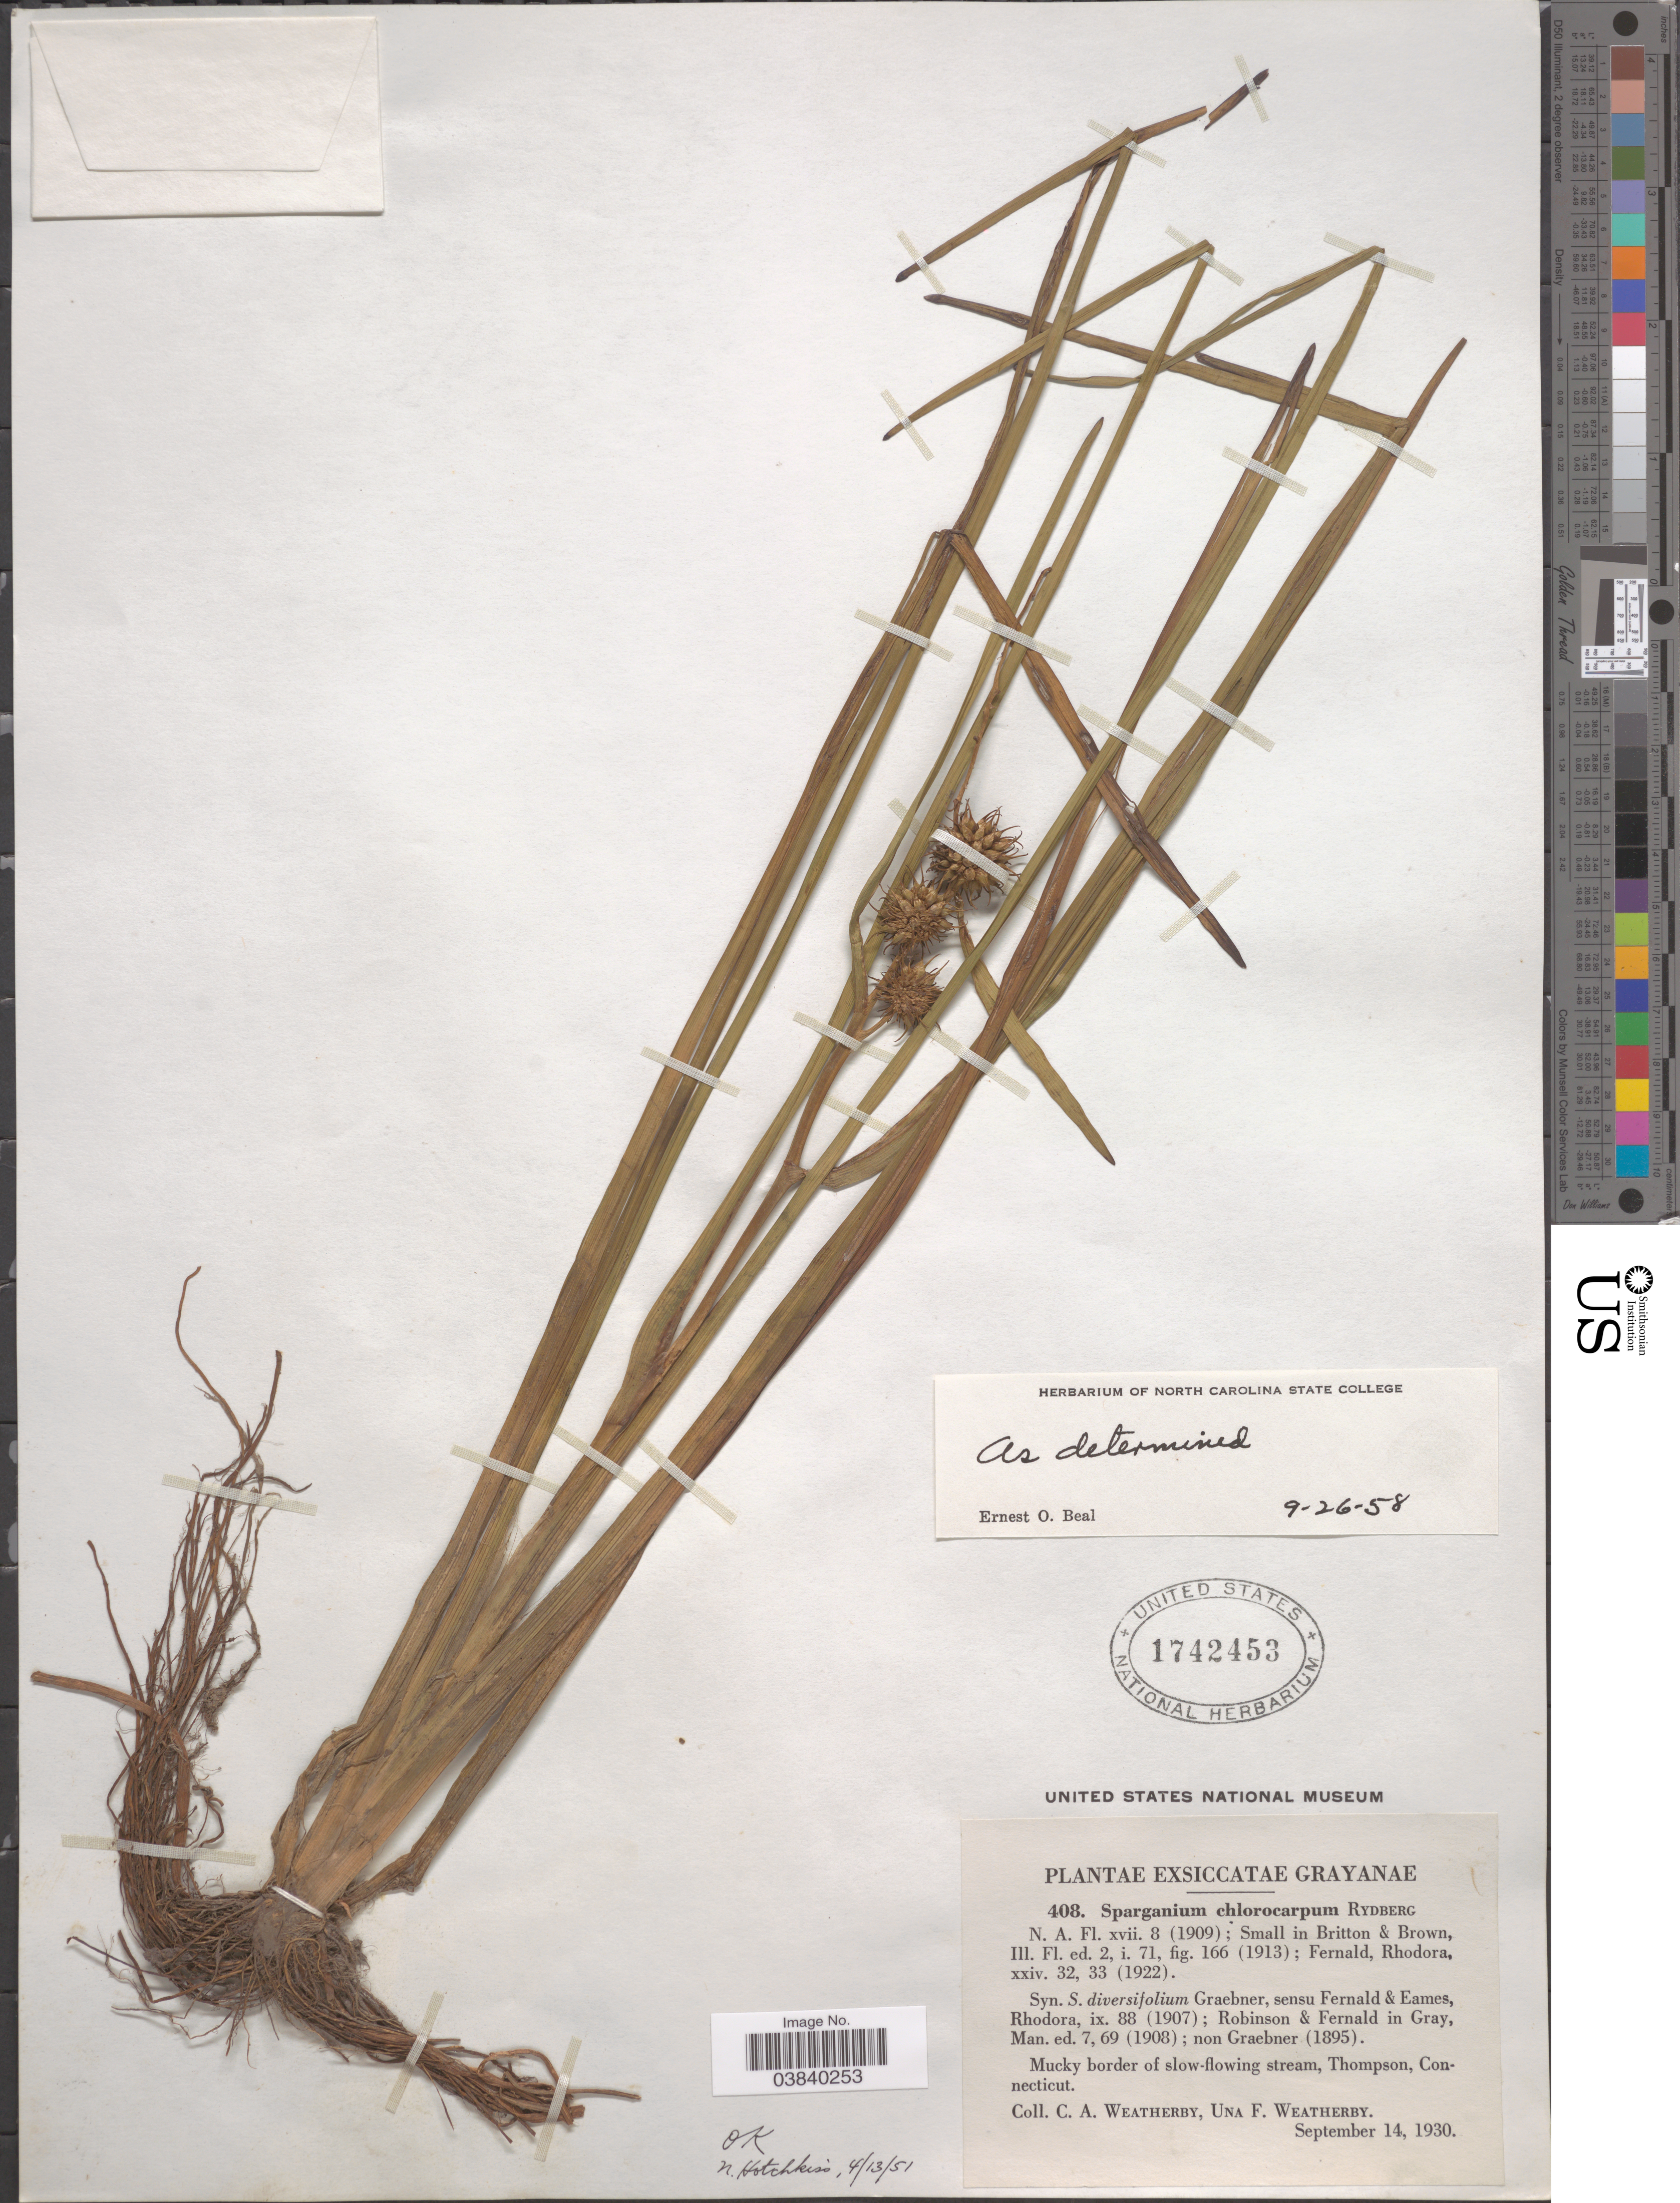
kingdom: Plantae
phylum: Tracheophyta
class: Liliopsida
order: Poales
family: Typhaceae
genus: Sparganium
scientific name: Sparganium chlorocarpum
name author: Rydb.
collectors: C. A. Weatherby & U. Weatherby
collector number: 408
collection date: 1930-09-14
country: United States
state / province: Connecticut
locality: Thompson.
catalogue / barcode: US 1742453